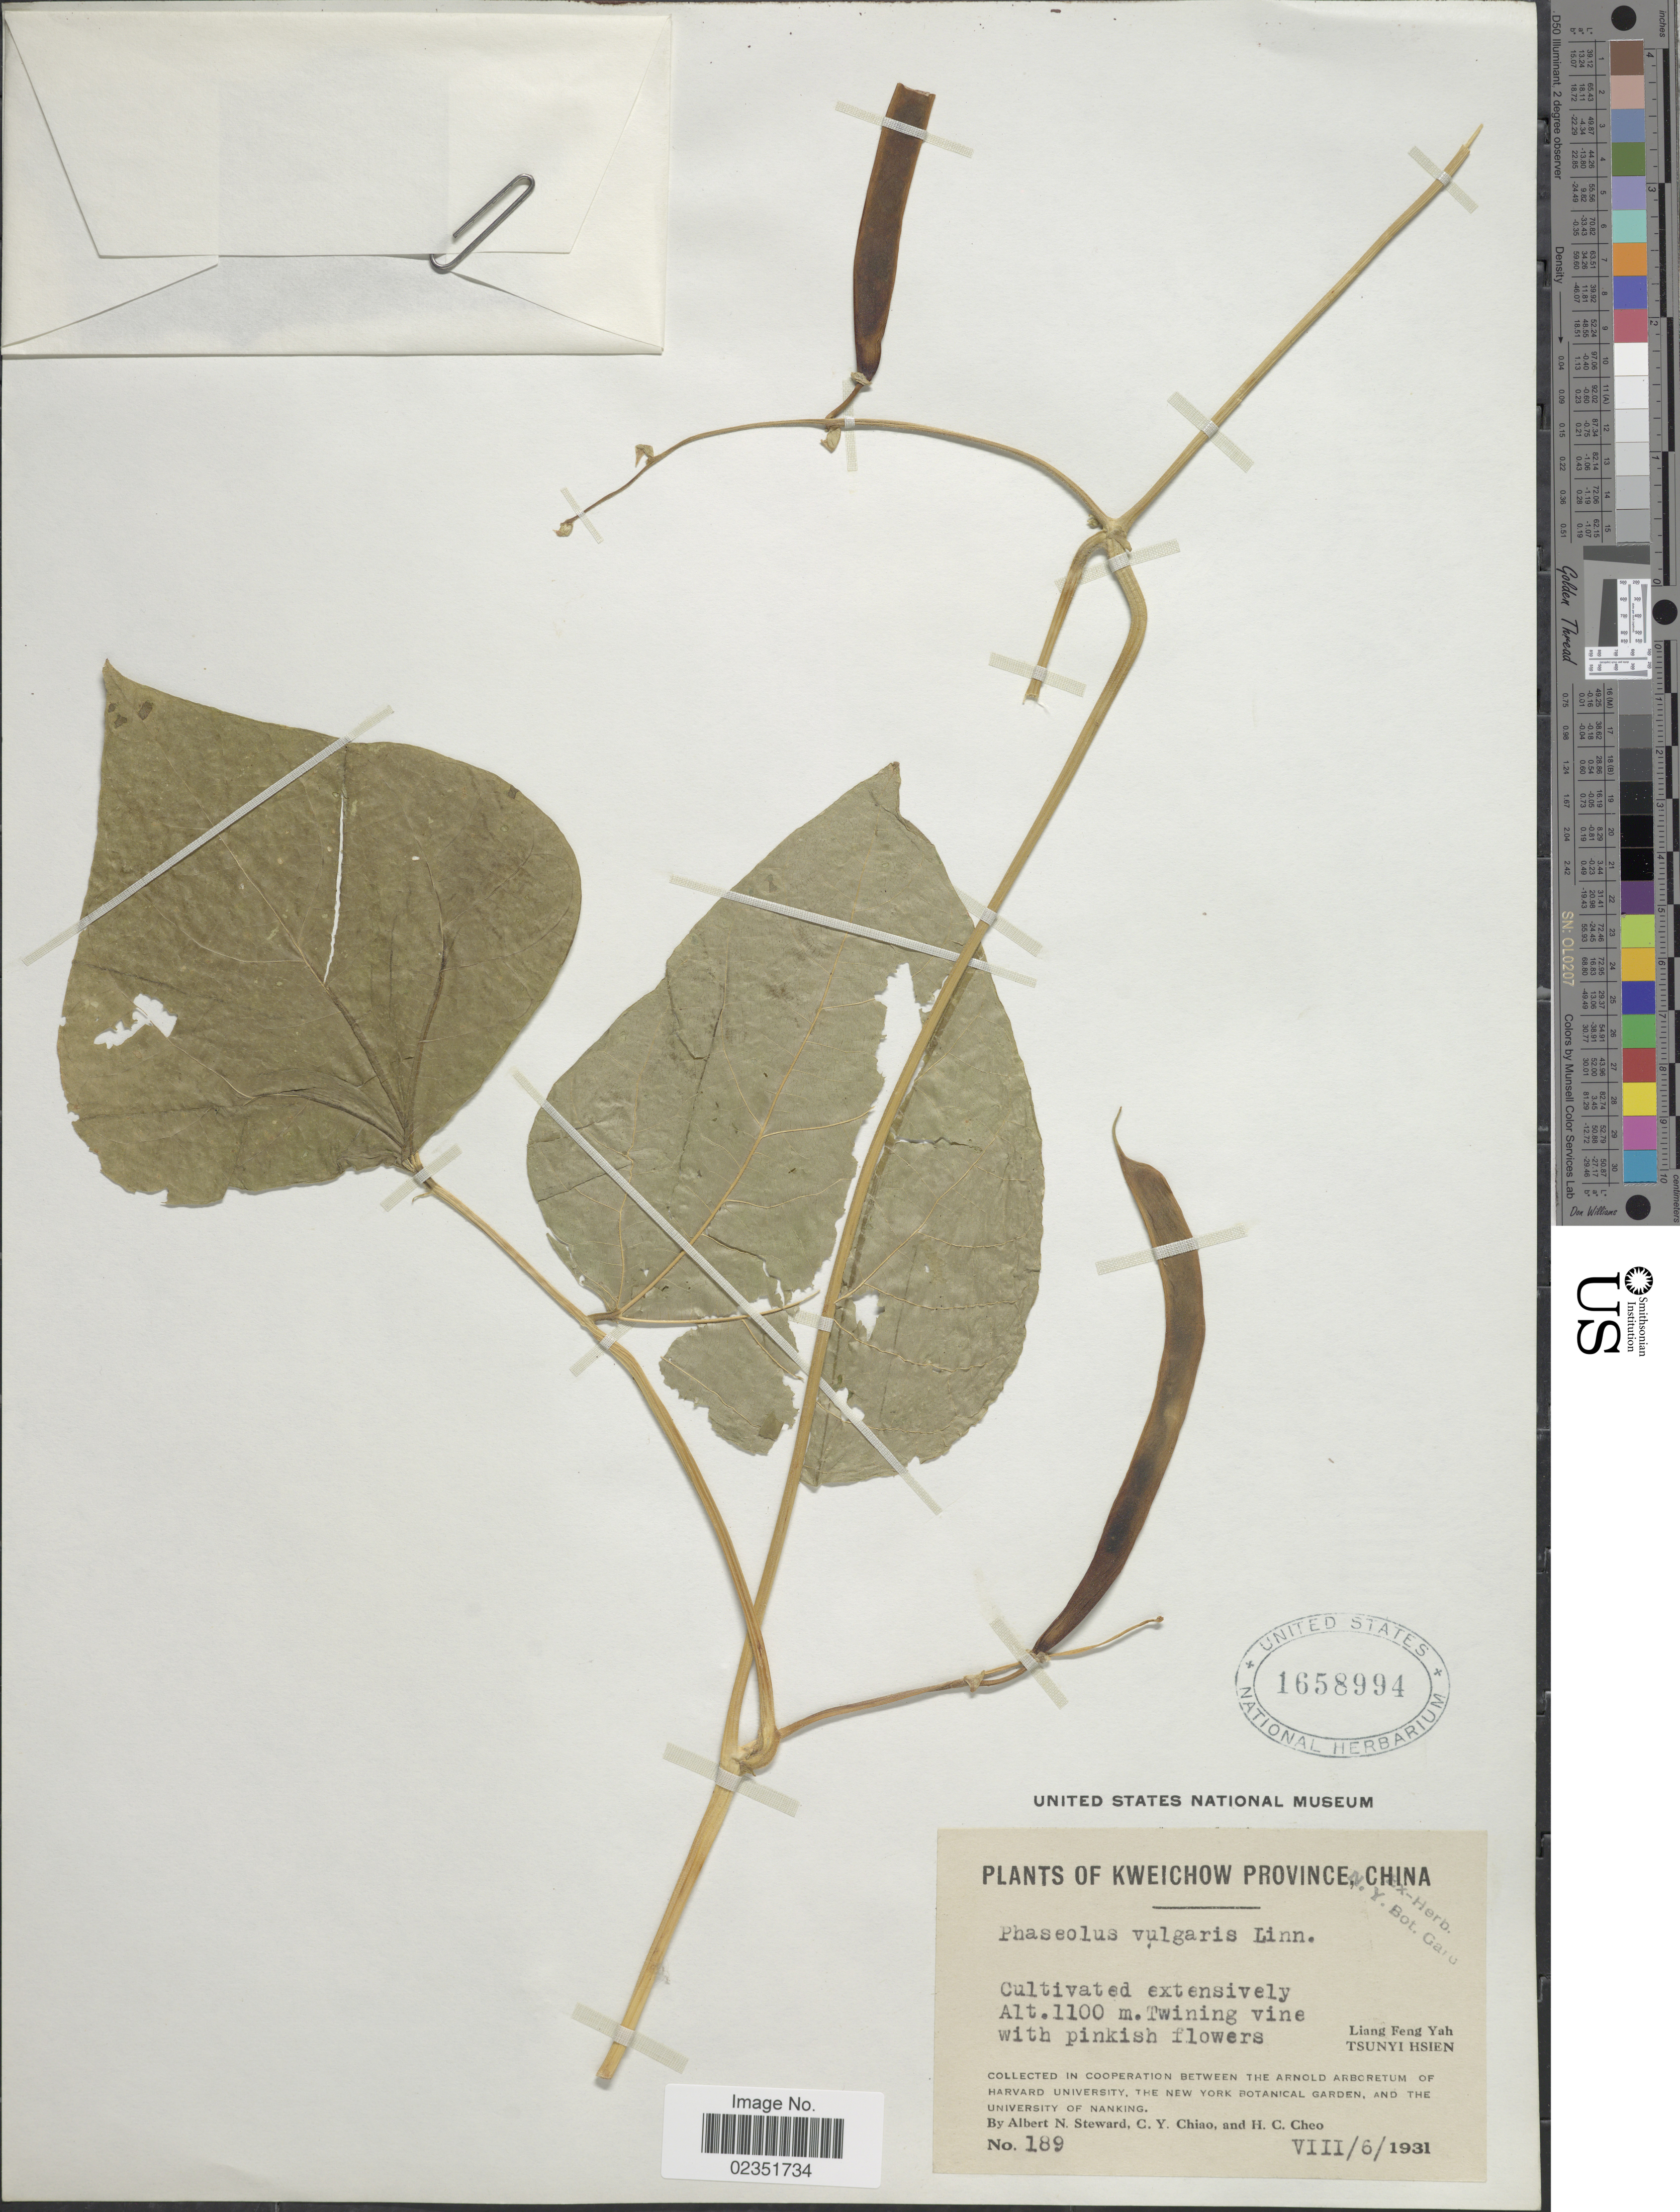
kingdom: Plantae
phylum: Tracheophyta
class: Magnoliopsida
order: Fabales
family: Fabaceae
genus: Phaseolus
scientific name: Phaseolus vulgaris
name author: L.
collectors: A. N. Steward, C. Y. Chiao & H. Cheo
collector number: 189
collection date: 1931-08-06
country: China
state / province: Guizhou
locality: Kweichow Province, Liang Feng Yah Tsunyi Hsien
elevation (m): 1100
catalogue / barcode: US 1658994